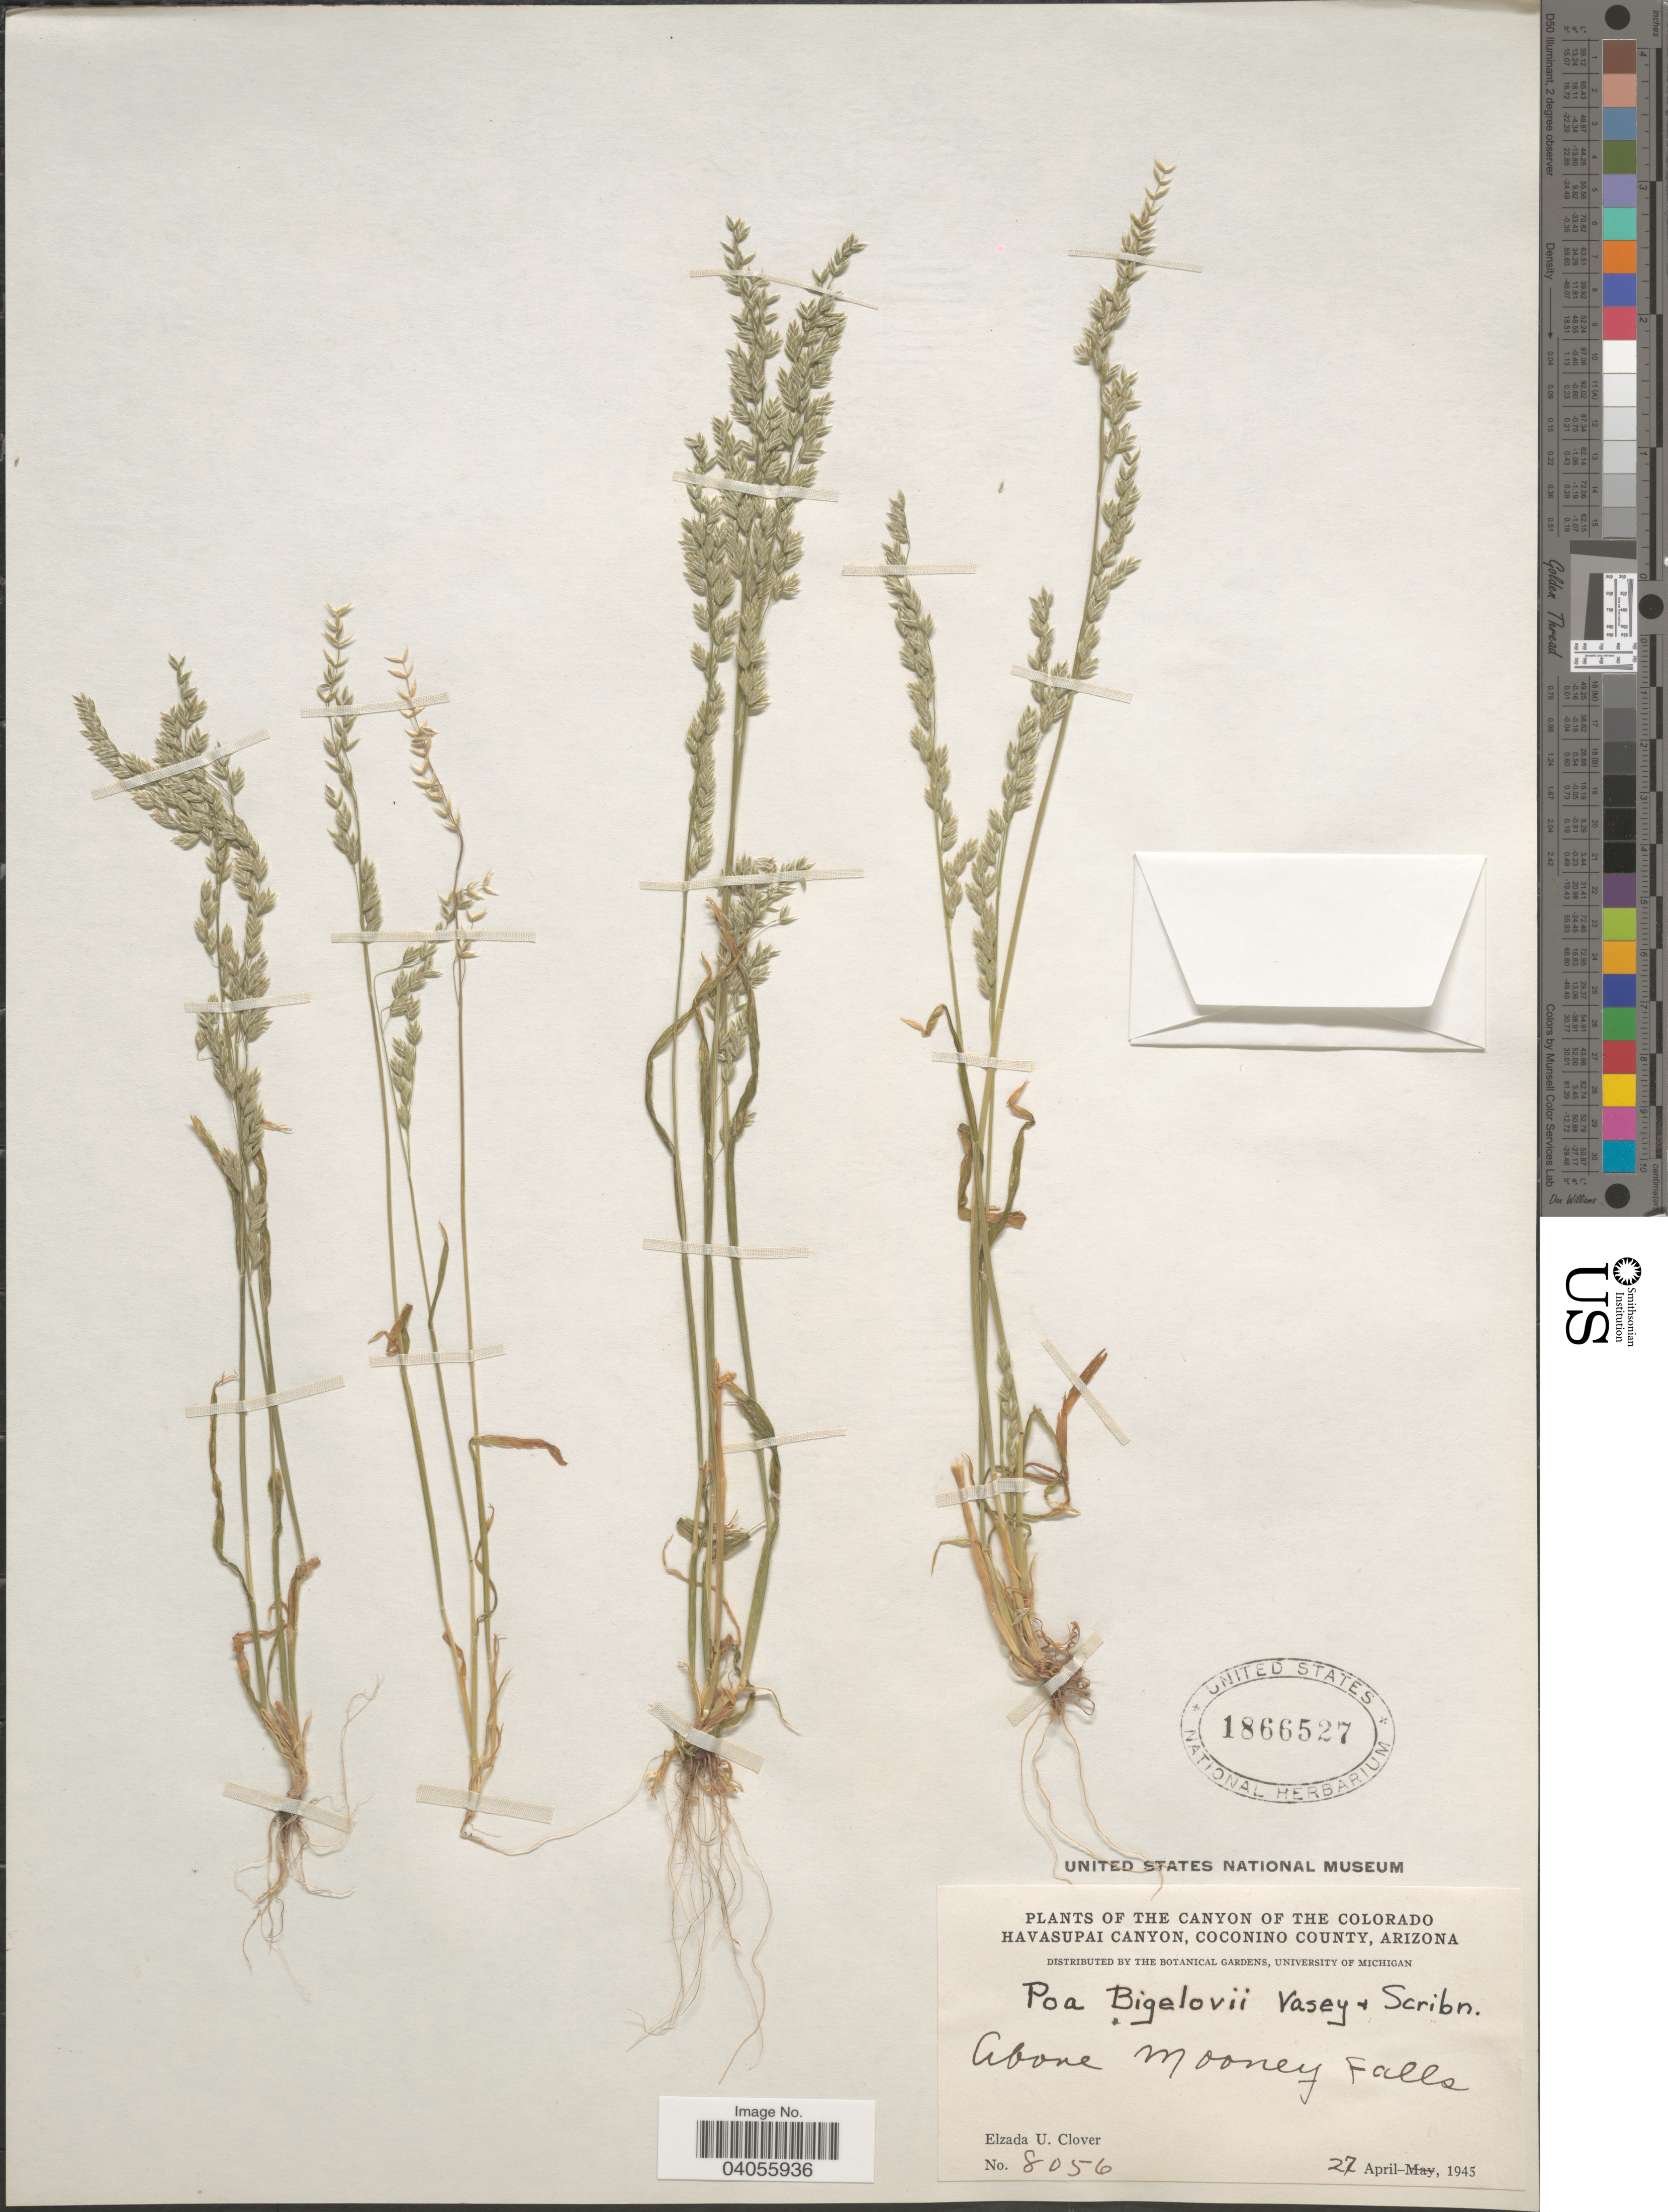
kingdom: Plantae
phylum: Tracheophyta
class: Liliopsida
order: Poales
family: Poaceae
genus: Poa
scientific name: Poa bigelovii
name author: Vasey & Scribn.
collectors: E. U. Clover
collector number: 8056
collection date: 1945-04-27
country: United States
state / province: Arizona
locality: The Canyon of the Colorado Havasupai Canyon, Coconino County. Above Mooney Falls.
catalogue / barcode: US 1866527